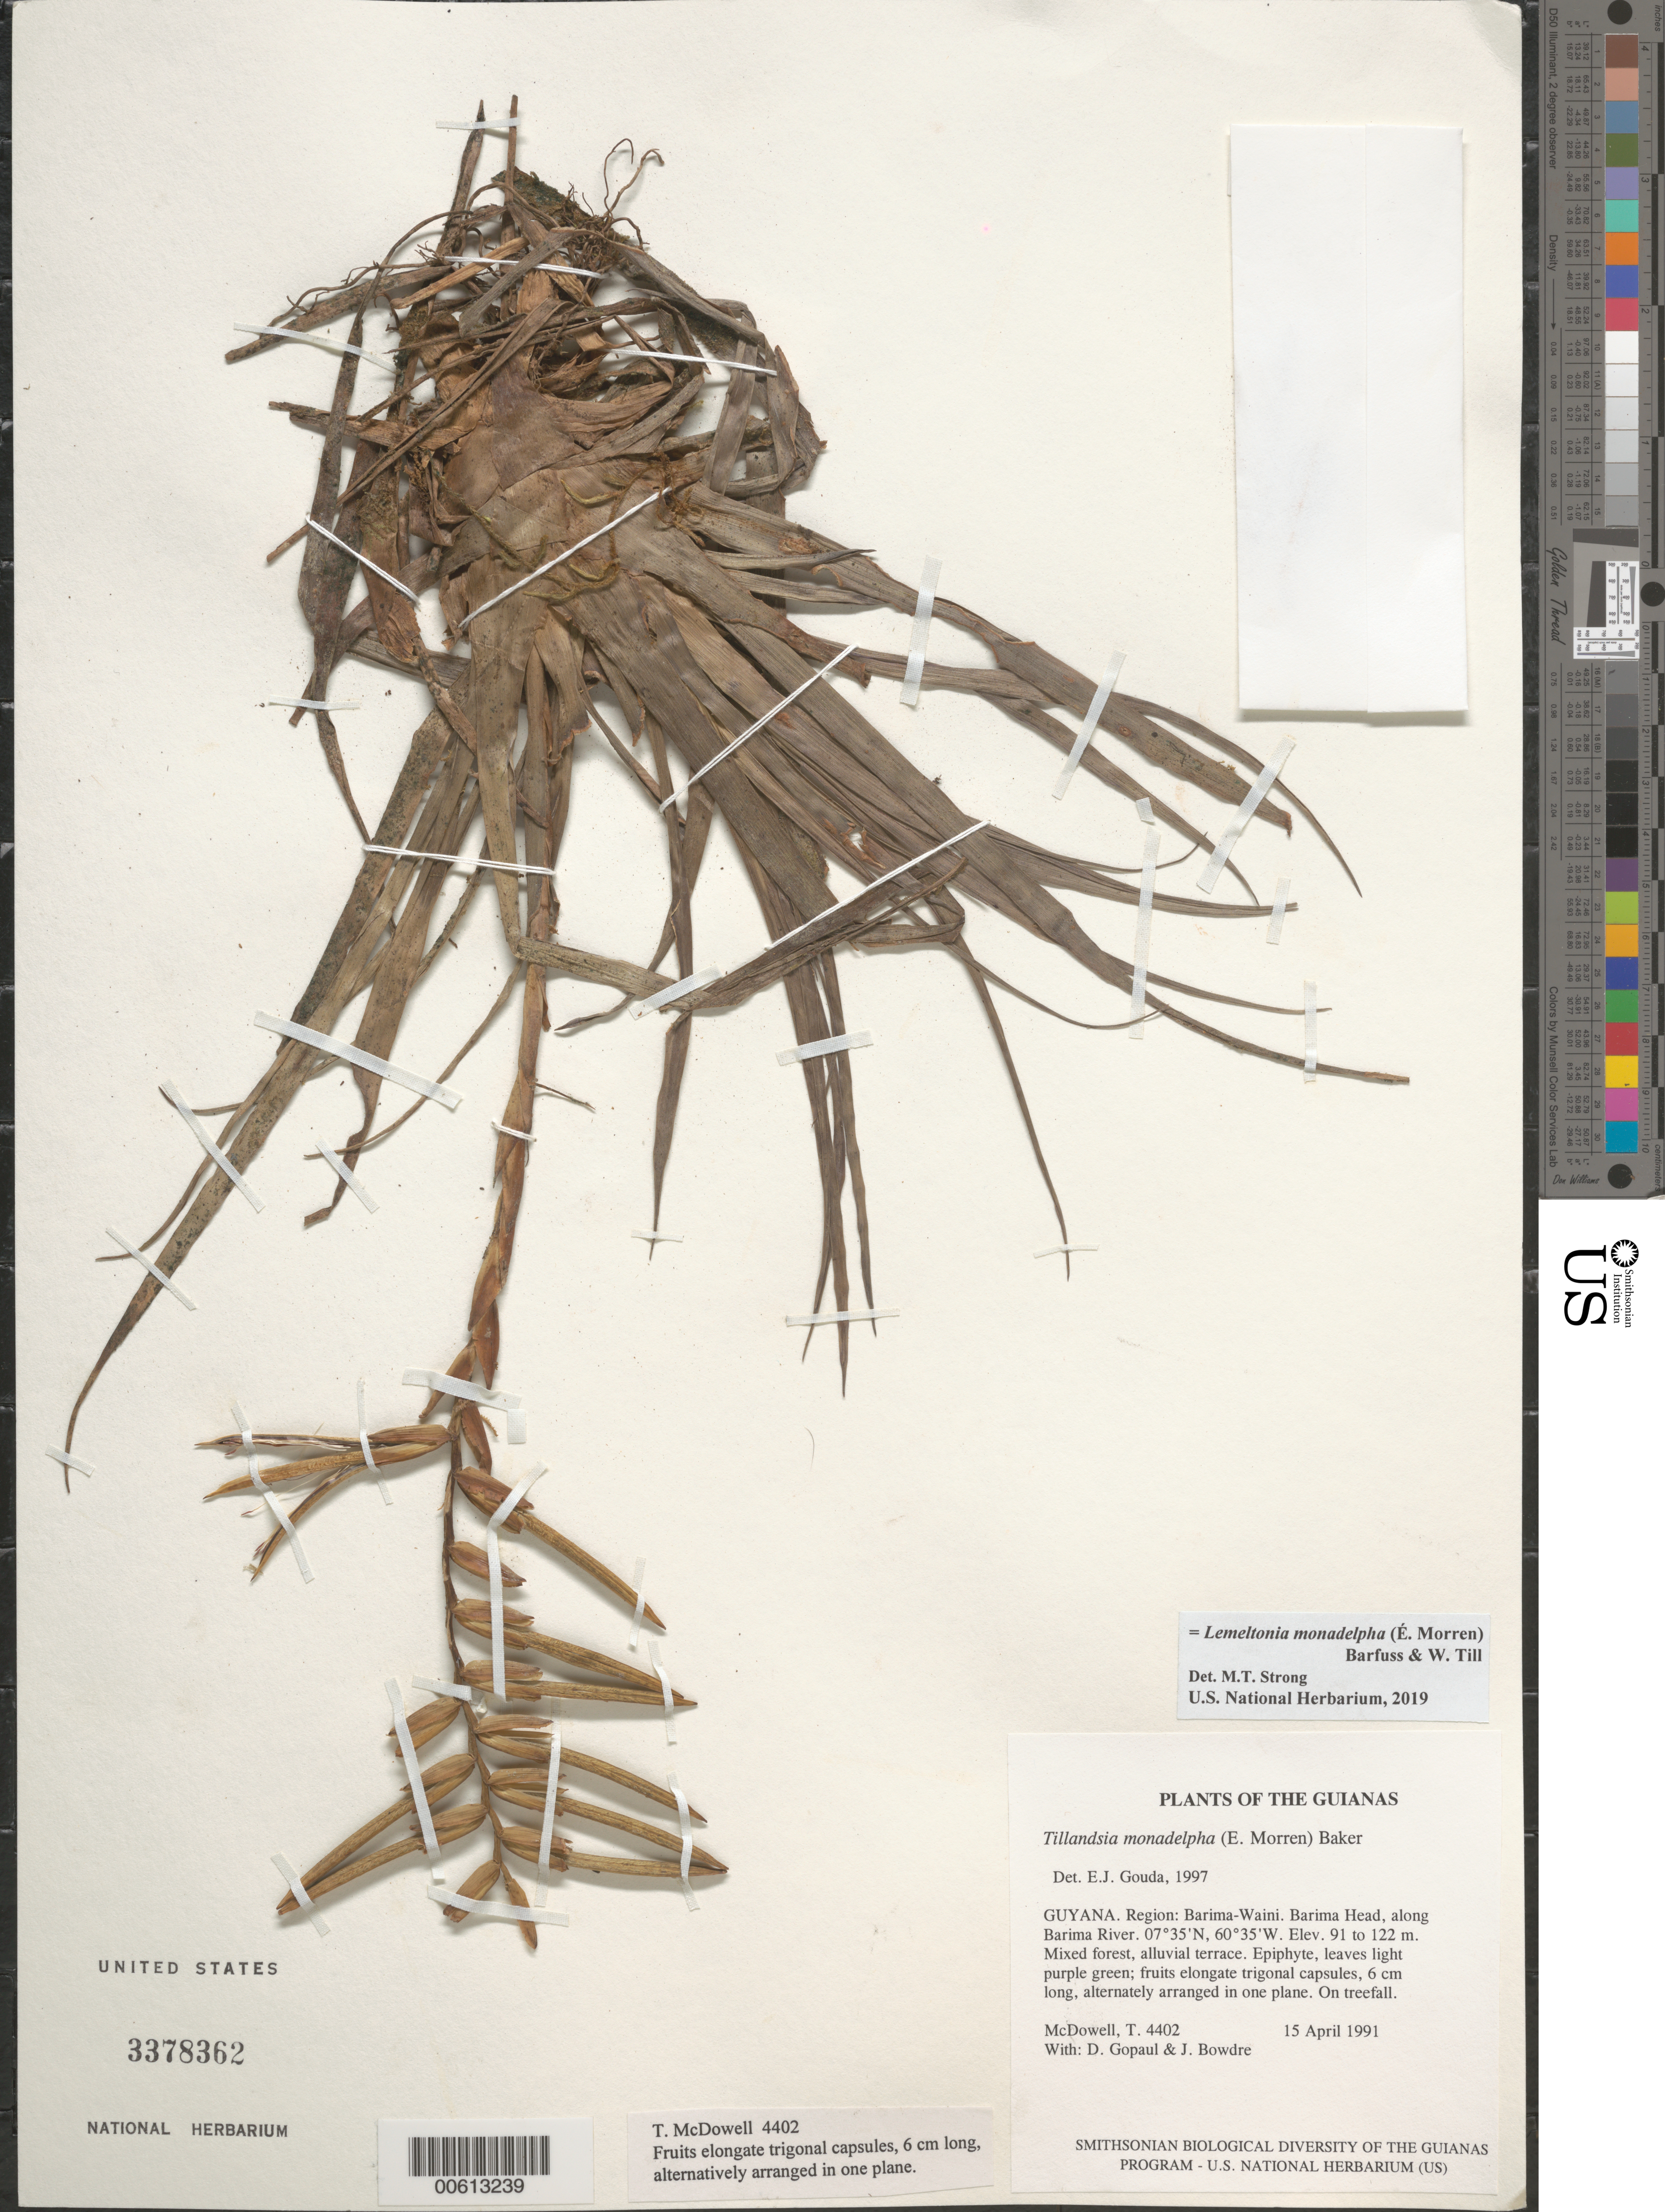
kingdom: Plantae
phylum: Tracheophyta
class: Liliopsida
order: Poales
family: Bromeliaceae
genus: Lemeltonia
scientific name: Lemeltonia monadelpha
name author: (É. Morren) Barfuss & W. Till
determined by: Strong, M. T., (US), Smithsonian Institution - National Museum of Natural History (UNITED STATES)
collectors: T. McDowell, D. Gopaul & J. Bowdre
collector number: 4402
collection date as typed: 15 April 1991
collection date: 1991-04-15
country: Guyana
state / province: Barima-Waini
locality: Barima Head, along Barima River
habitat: Mixed forest, alluvial terrace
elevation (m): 91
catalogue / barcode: US 3378362